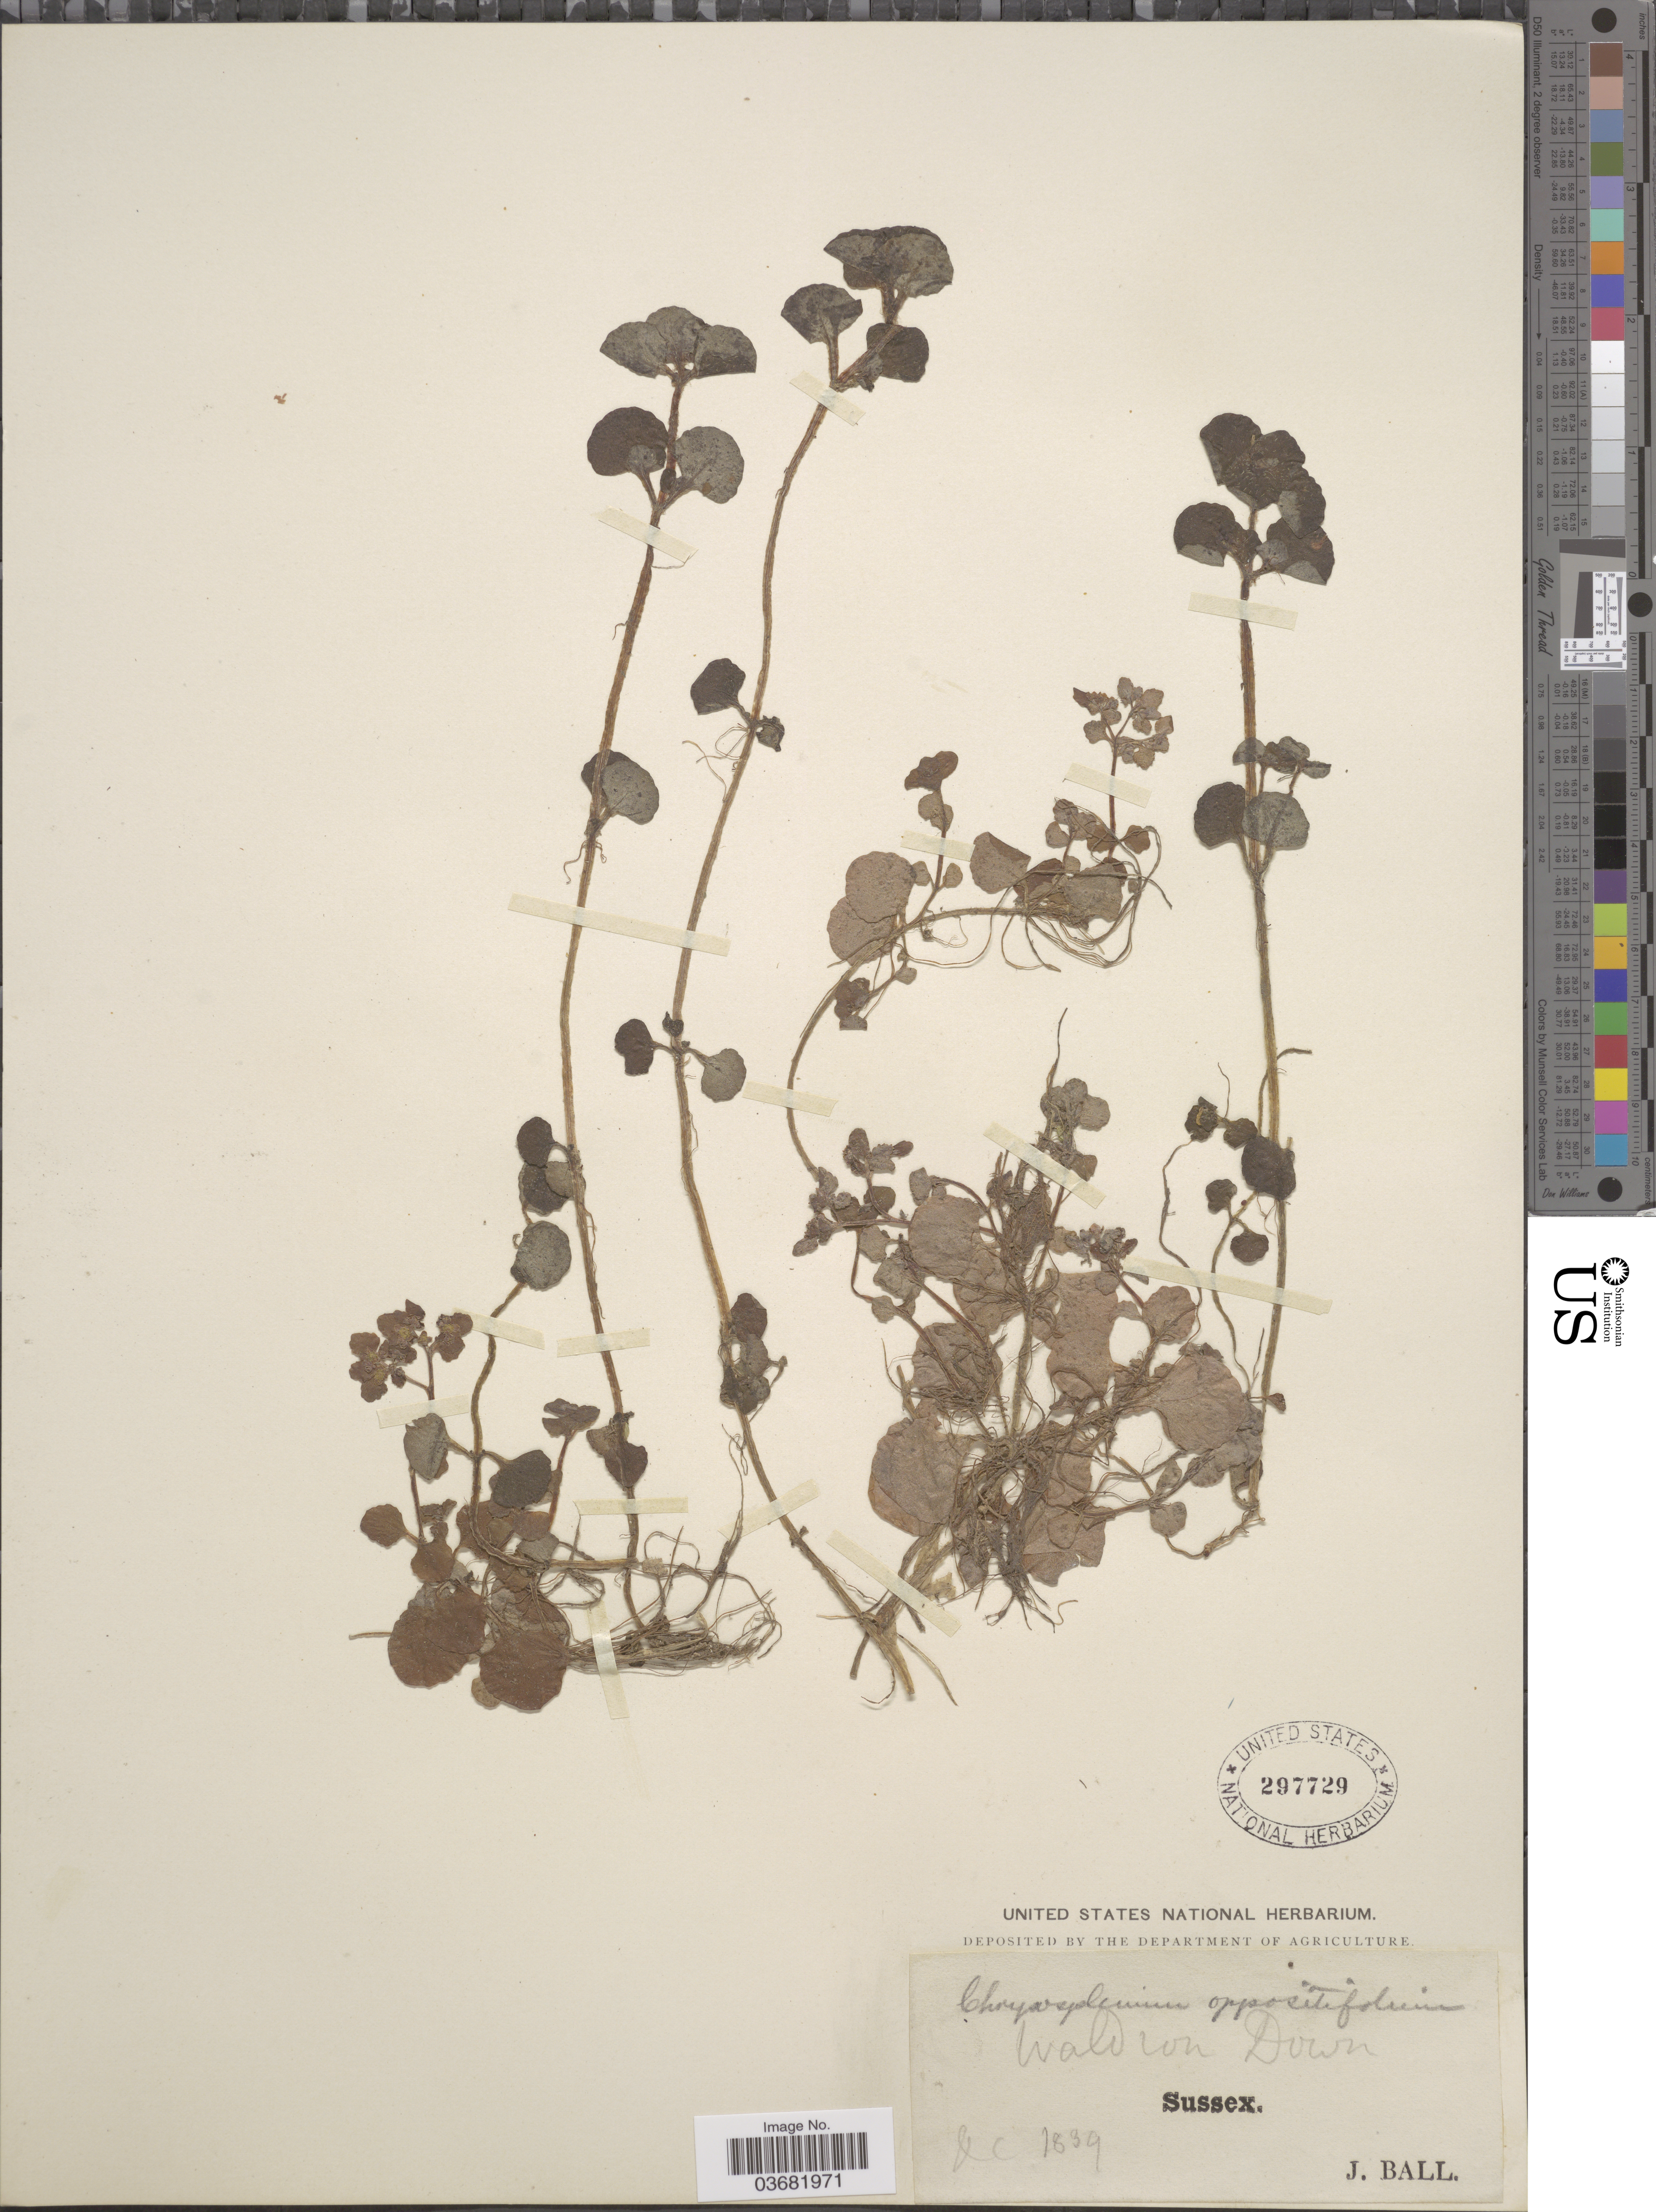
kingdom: Plantae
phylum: Tracheophyta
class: Magnoliopsida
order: Saxifragales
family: Saxifragaceae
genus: Chrysosplenium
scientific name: Chrysosplenium oppositifolium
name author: L.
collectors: J. Ball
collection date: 1839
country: United Kingdom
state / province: England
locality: Waldron Down. Sussex.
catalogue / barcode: US 297729